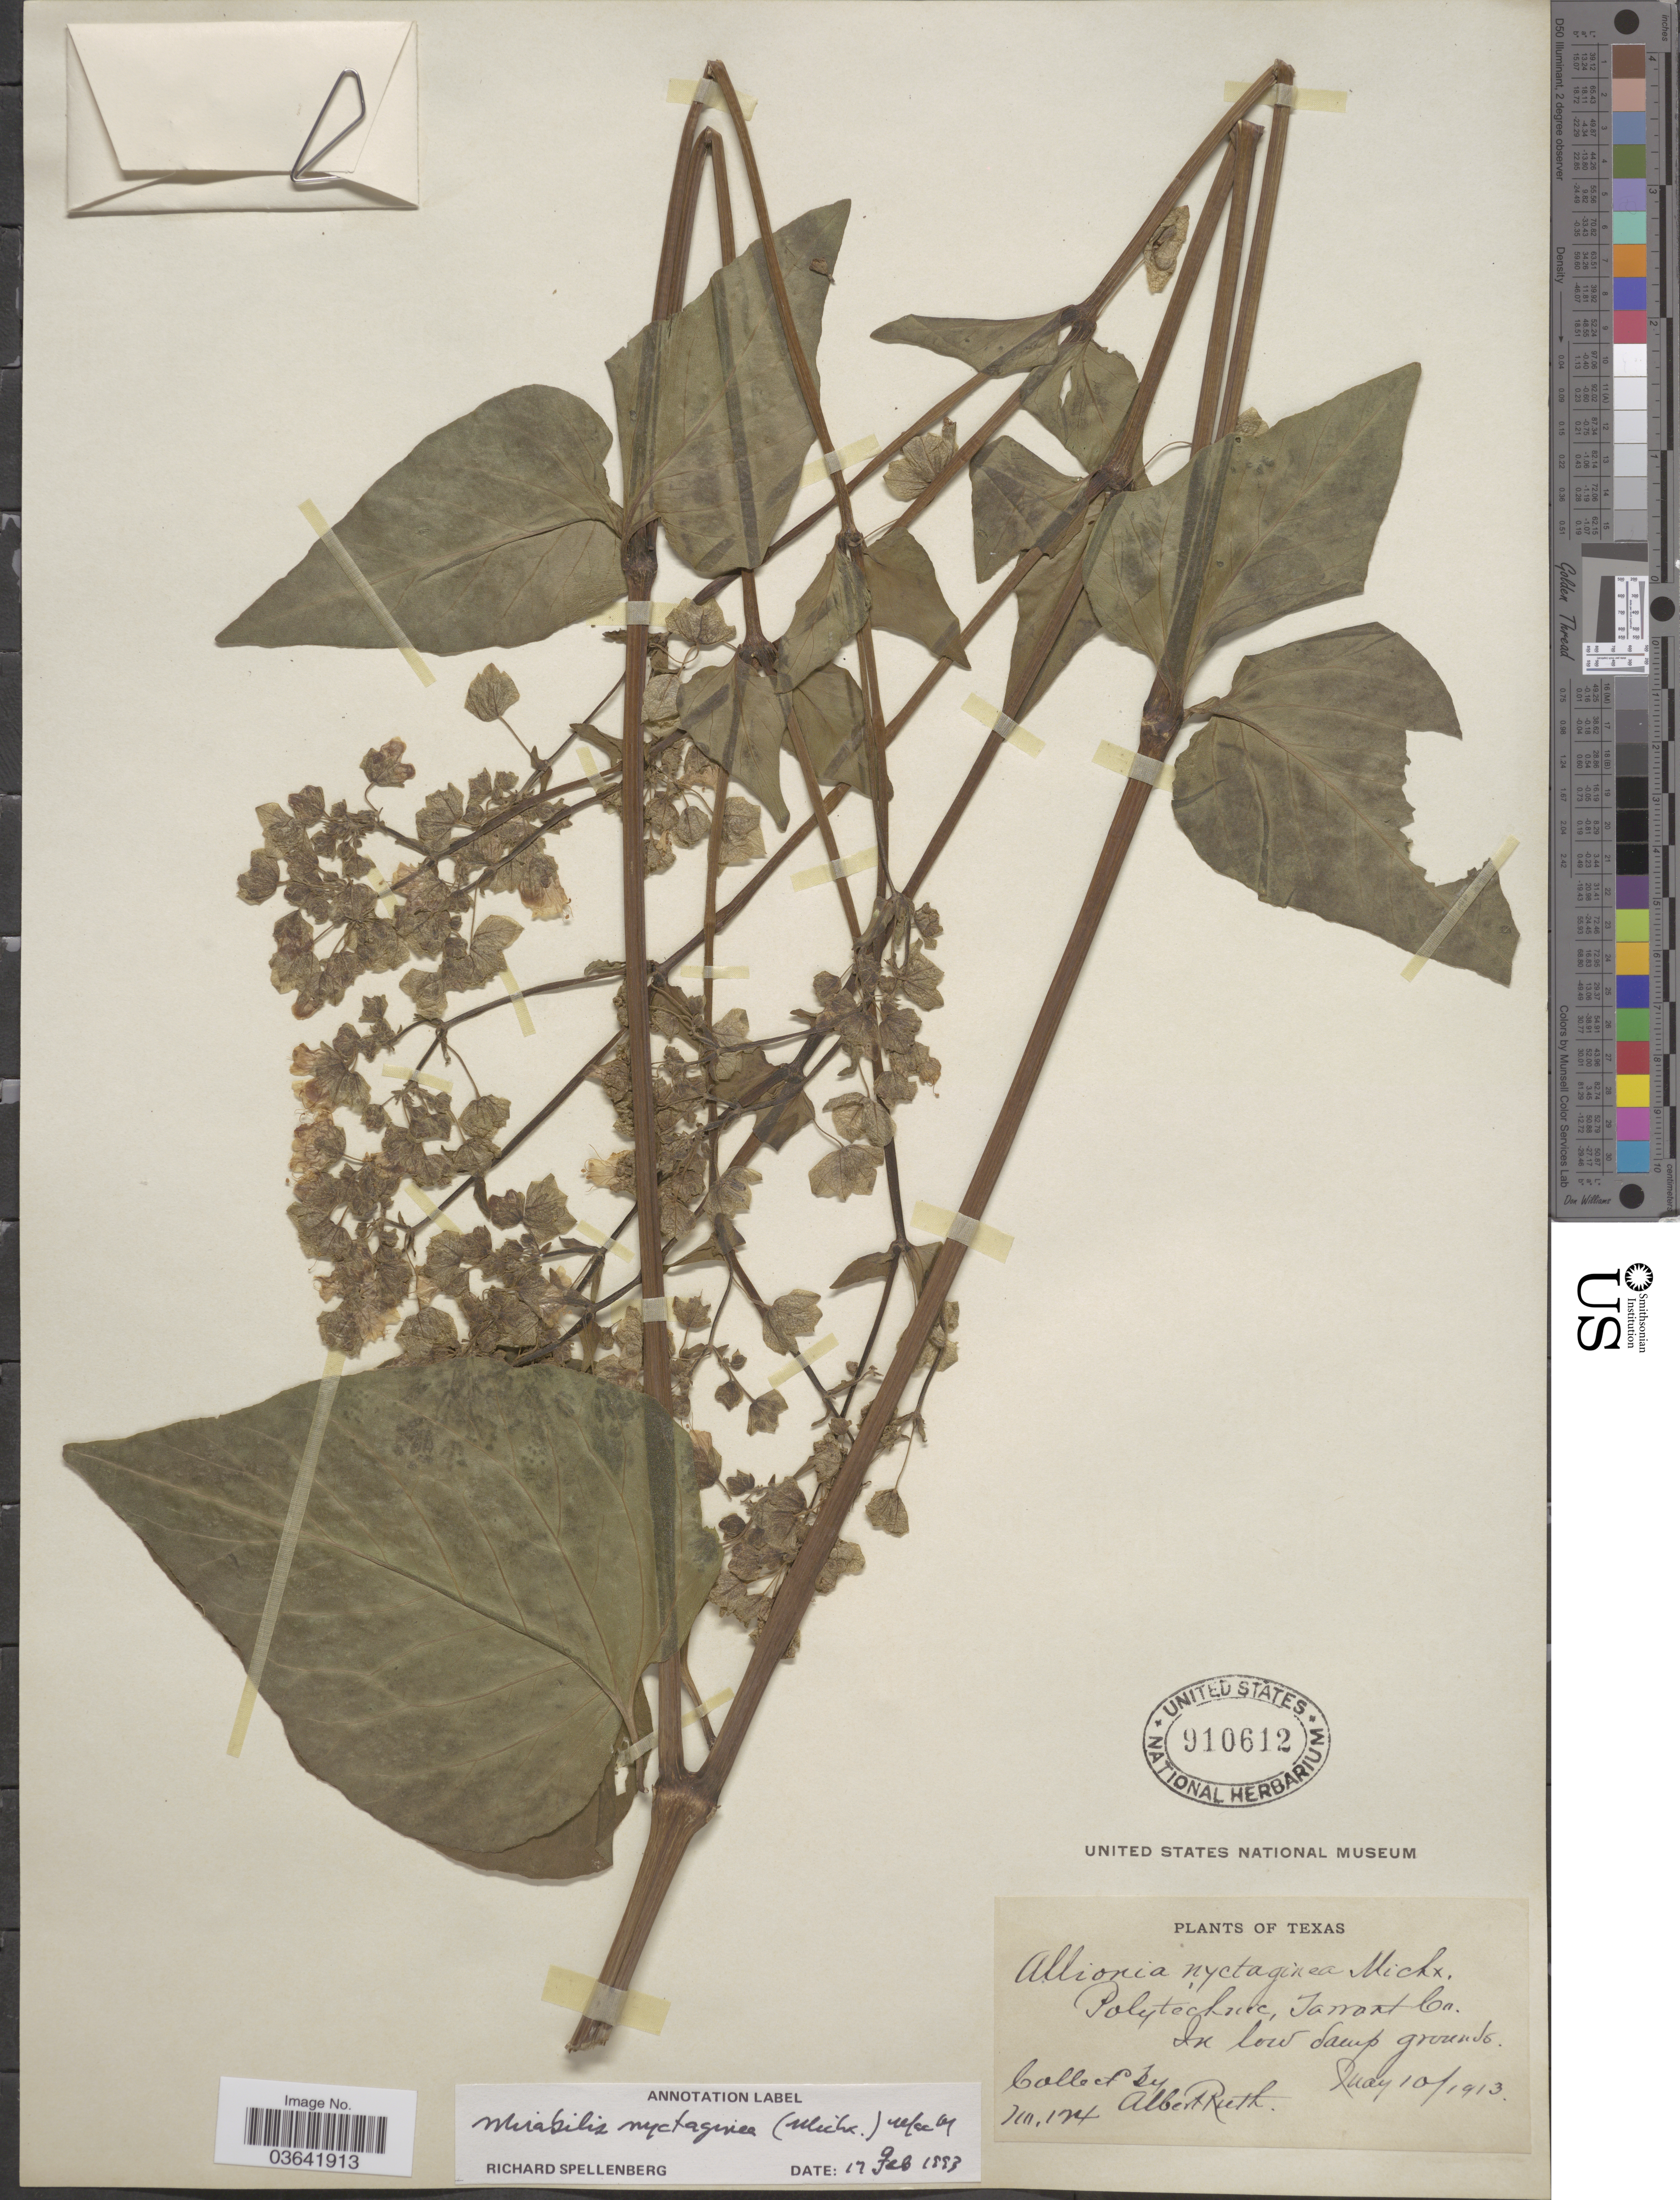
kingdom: Plantae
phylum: Tracheophyta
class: Magnoliopsida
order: Caryophyllales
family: Nyctaginaceae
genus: Mirabilis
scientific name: Mirabilis nyctaginea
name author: (Michx.) MacMill.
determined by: Spellenberg, R.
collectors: A. Ruth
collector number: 124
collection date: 1913-05-10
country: United States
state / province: Texas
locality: Polytechnic, Tarrant Co.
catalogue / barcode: US 910612